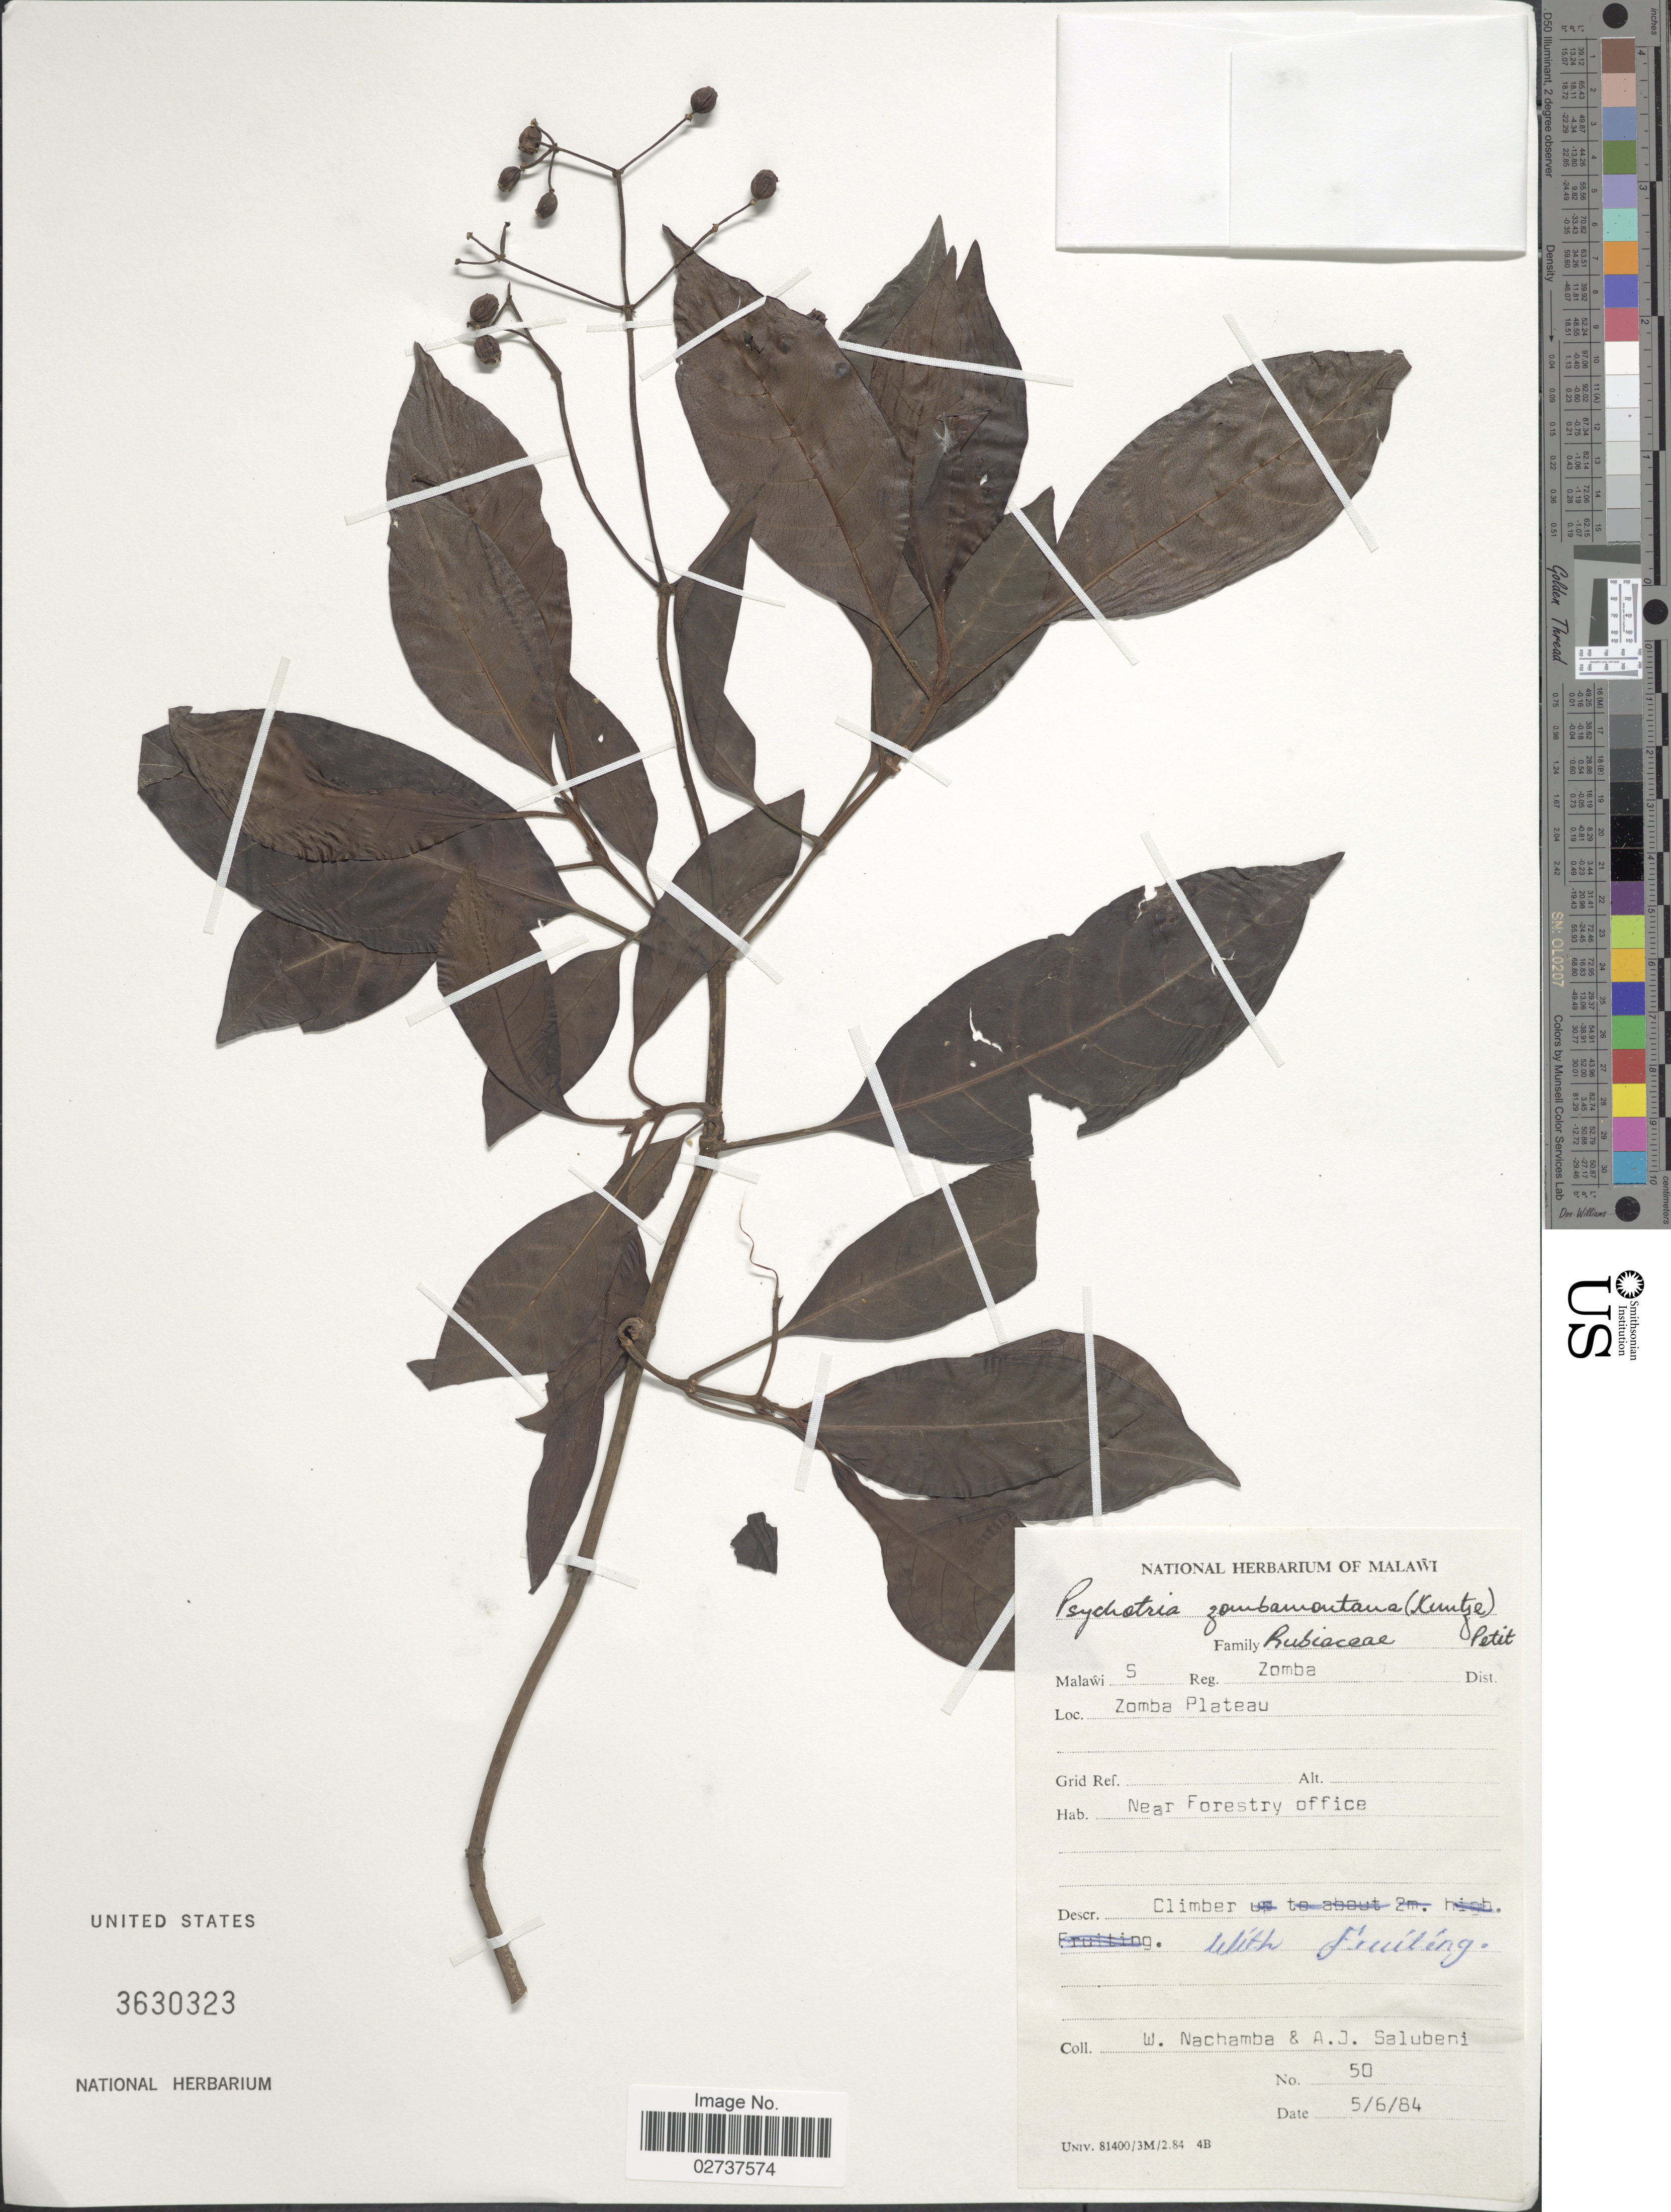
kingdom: Plantae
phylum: Tracheophyta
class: Magnoliopsida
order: Gentianales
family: Rubiaceae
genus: Psychotria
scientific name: Psychotria zombamontana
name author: (Kuntze) E.M.A. Petit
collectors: W. Nachamba & A. J. Salubeni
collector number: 50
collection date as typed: Transcribed d/m/y: 5/6/84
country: Malawi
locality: S Reg. Zomba Dist., Zomba Plateau, near Forestry office.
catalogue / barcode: US 3630323